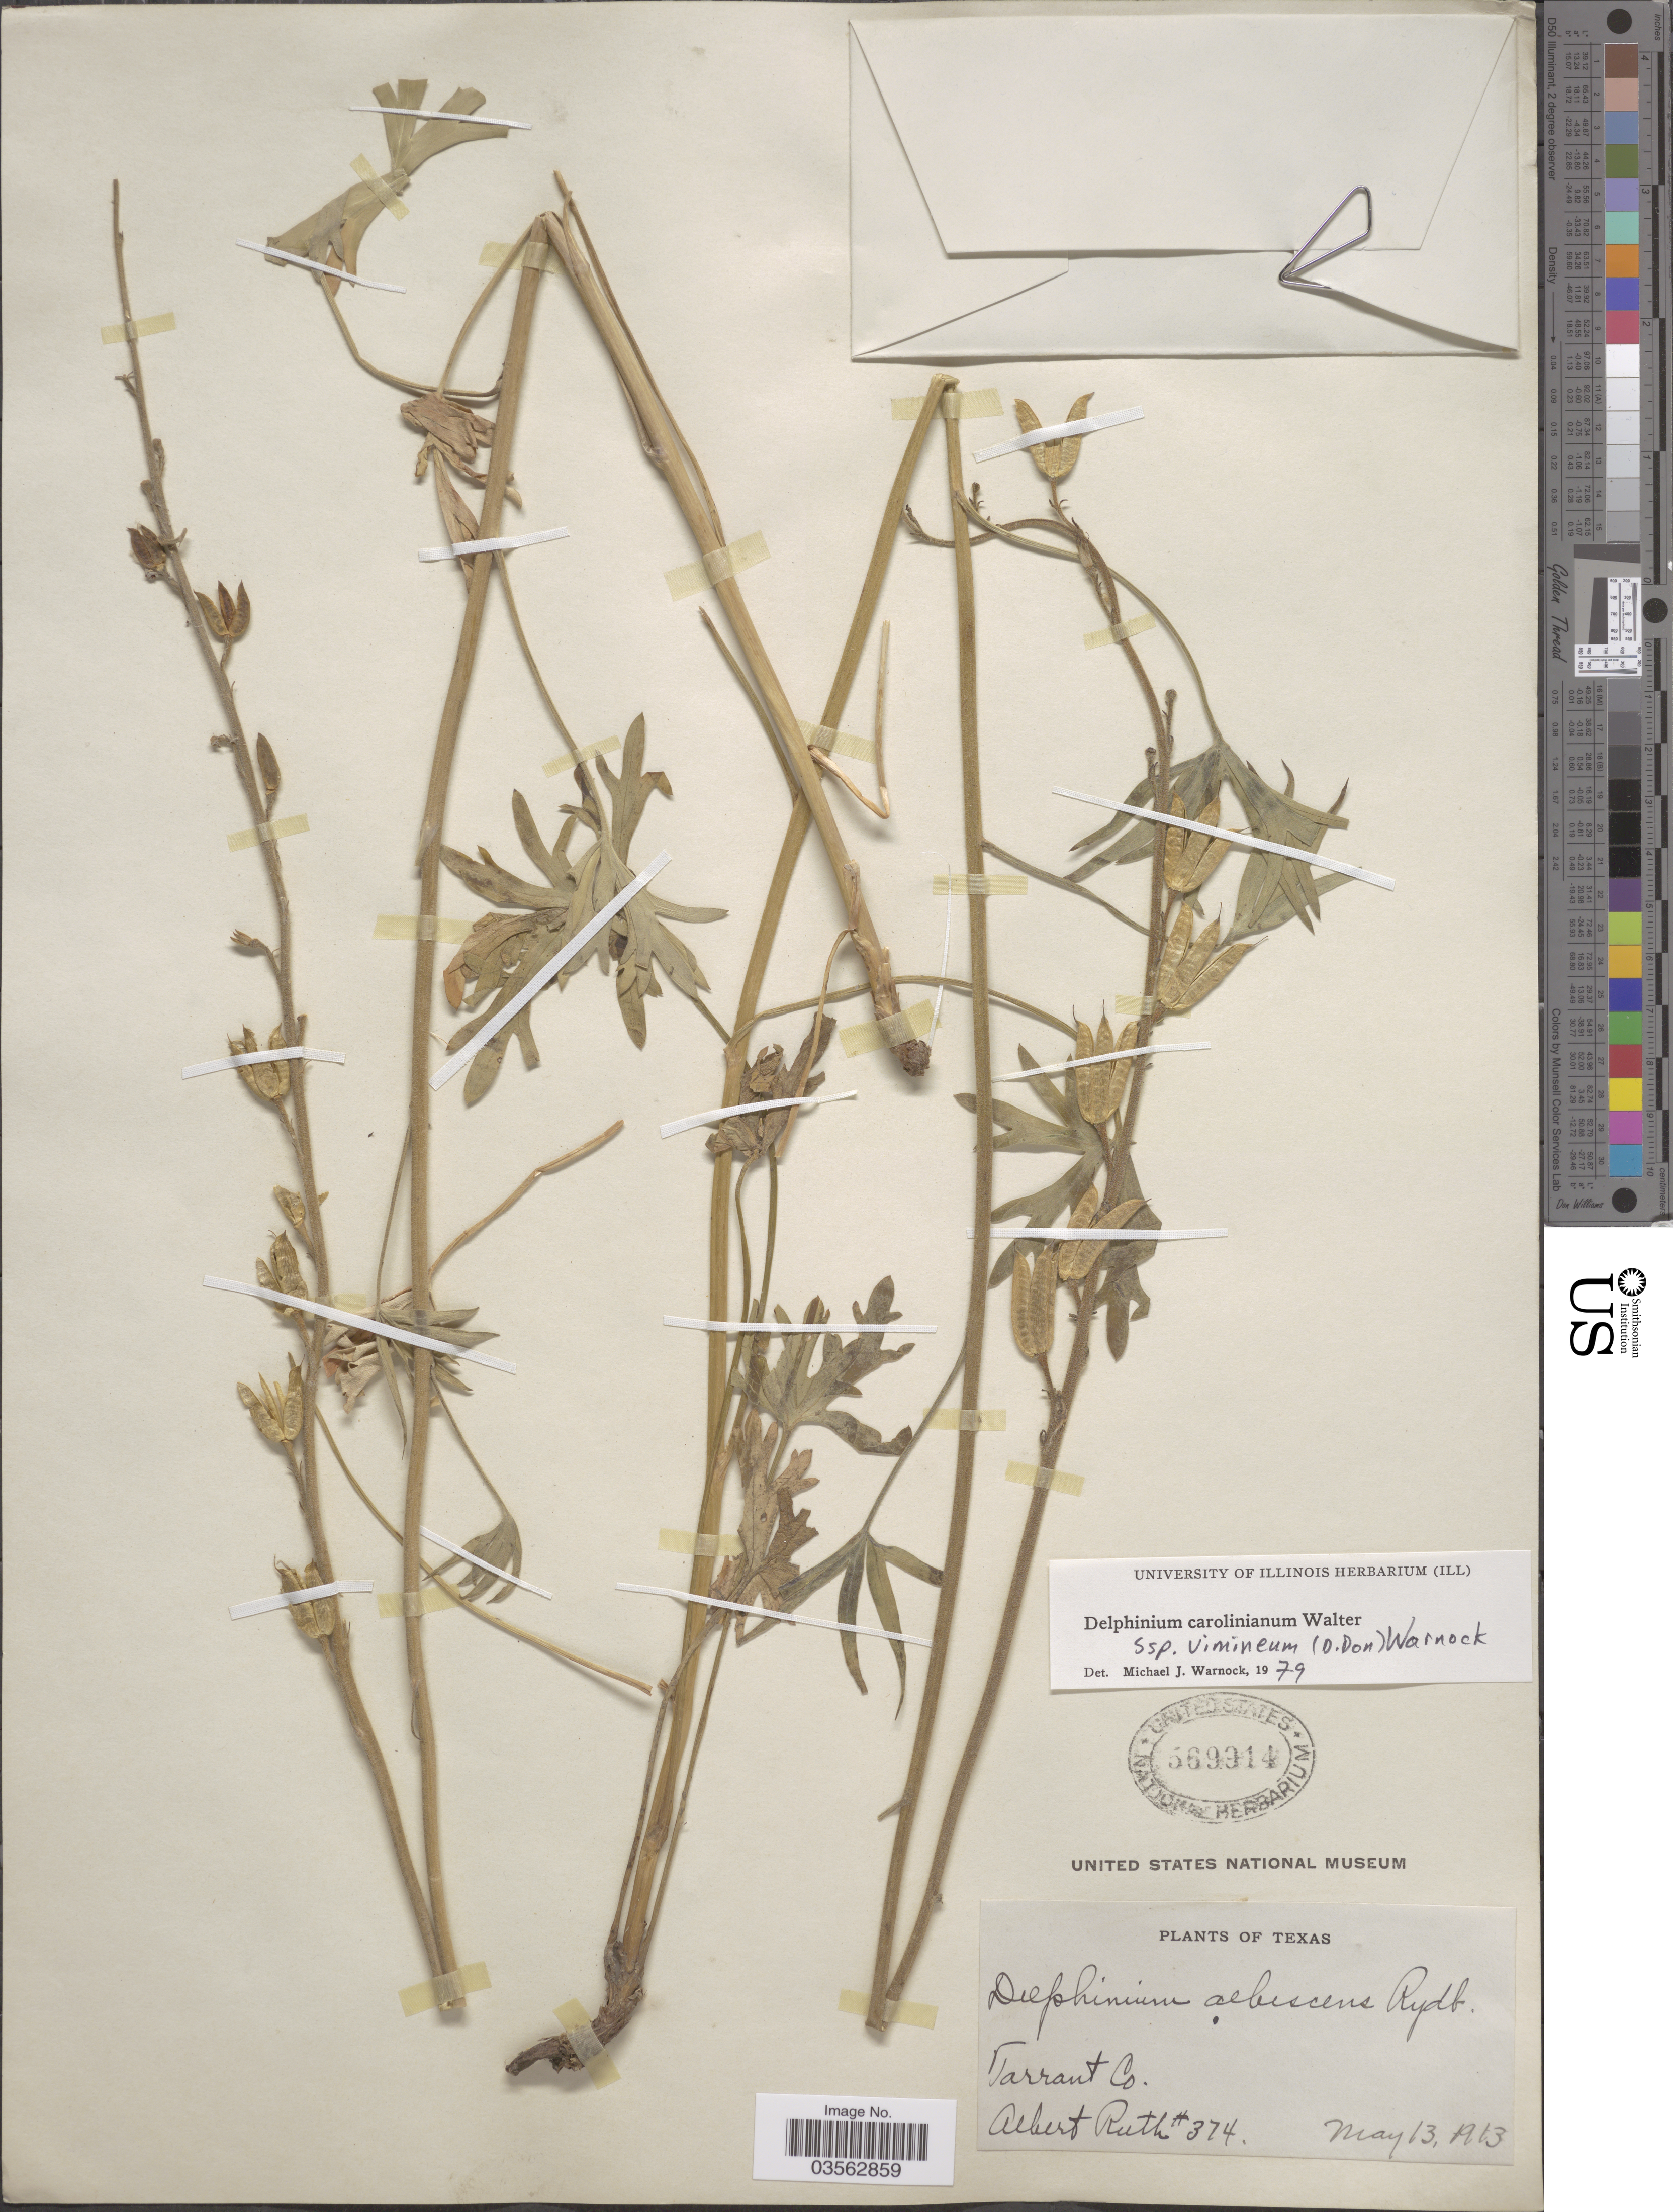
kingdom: Plantae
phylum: Tracheophyta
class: Magnoliopsida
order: Ranunculales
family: Ranunculaceae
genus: Delphinium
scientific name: Delphinium carolinianum subsp. vimineum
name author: Walter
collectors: A. Ruth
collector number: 374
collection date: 1913-05-13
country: United States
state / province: Texas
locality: Tarrant Co.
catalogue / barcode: US 569914